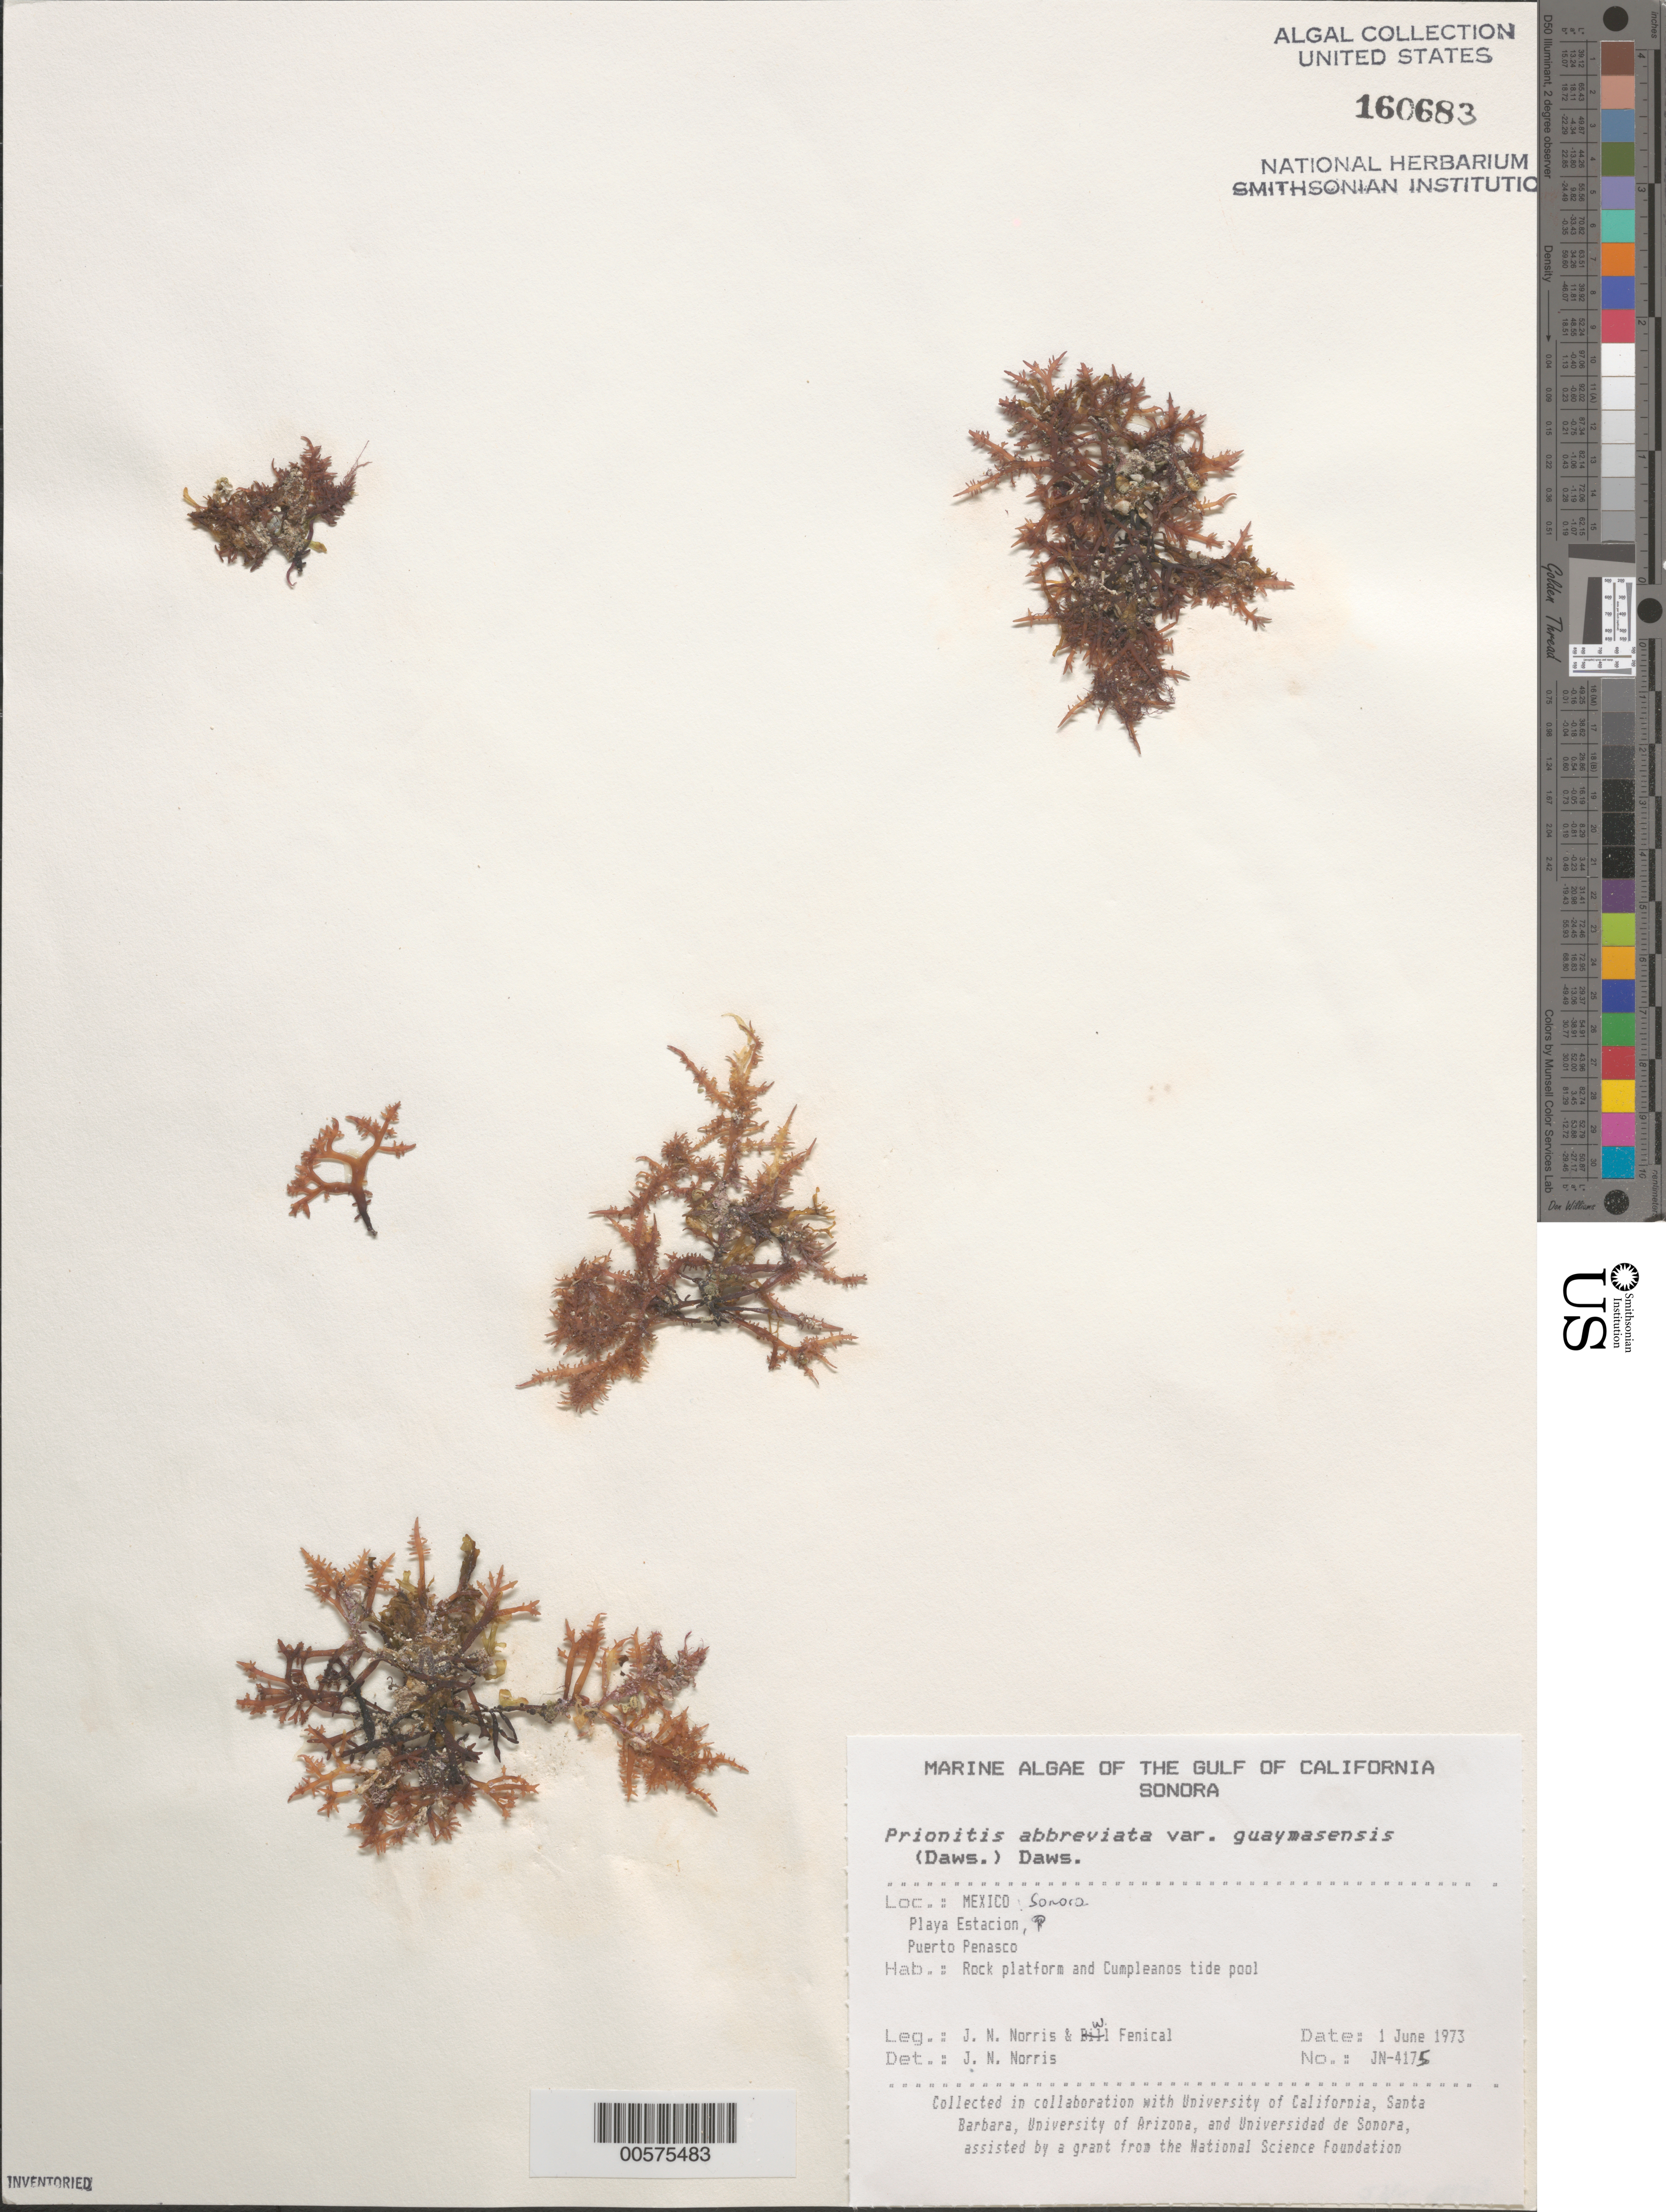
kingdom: Plantae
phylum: Rhodophyta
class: Florideophyceae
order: Cryptonemiales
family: Cryptonemiaceae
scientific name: Prionitis abbreviata var. guaymasensis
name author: (E.Y. Dawson) E.Y. Dawson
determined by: Norris, James N.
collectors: J. N. Norris & W. Fenical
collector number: JN-4175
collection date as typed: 01 Jun 1973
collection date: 1973-06-01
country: Mexico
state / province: Sonora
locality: Playa Estacion, Puerto Penasco, Cumpleanos Tide Pool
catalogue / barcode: US 160683